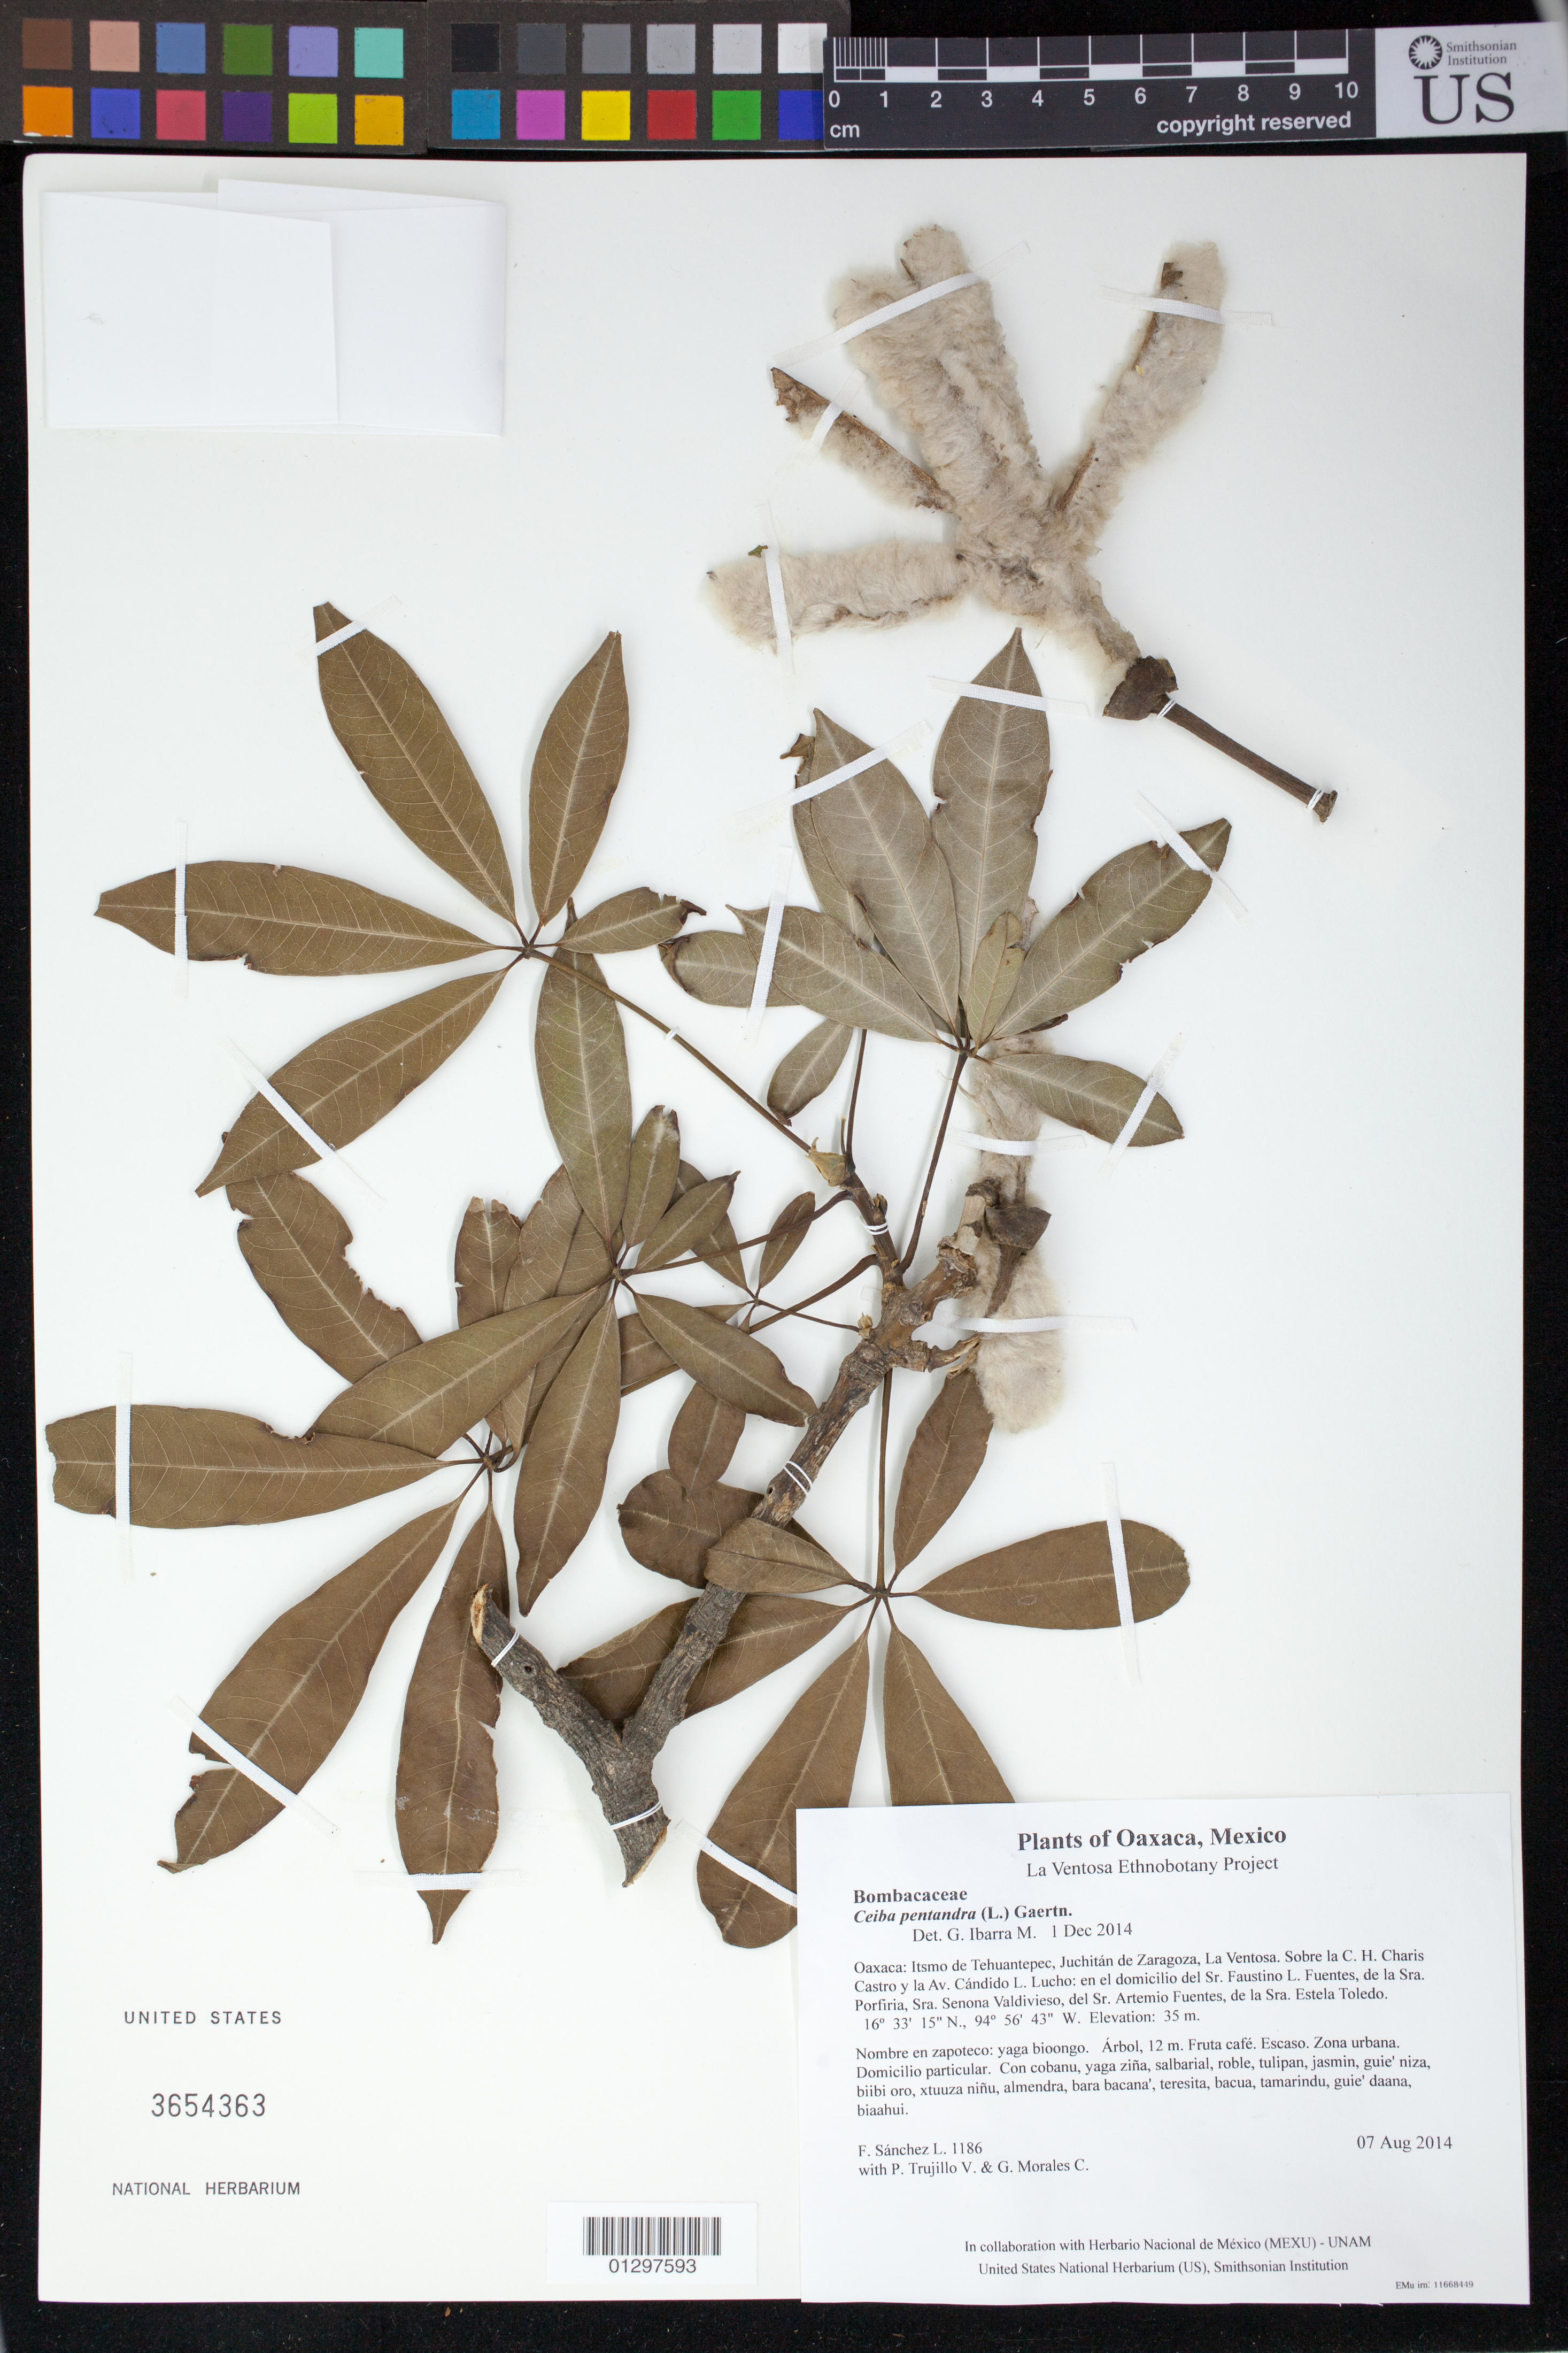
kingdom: Plantae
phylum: Tracheophyta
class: Magnoliopsida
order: Malvales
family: Malvaceae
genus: Ceiba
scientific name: Ceiba pentandra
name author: (L.) Gaertn.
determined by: Ibarra M., G.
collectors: F. Sánchez L., P. Trujillo V. & G. Morales C.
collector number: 1186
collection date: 2014-08-07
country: Mexico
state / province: Oaxaca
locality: Itsmo de Tehuantepec, Juchitán de Zaragoza, La Ventosa. Sobre la C. H. Charis Castro y la Av. Cándido L. Lucho: en el domicilio del Sr. Faustino L. Fuentes, de la Sra. Porfiria, Sra. Senona Valdivieso, del Sr. Artemio Fuentes, de la Sra. Estela Toledo.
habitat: Zona urbana. Domicilio particular.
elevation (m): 35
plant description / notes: MEXU, US; Yaga. 12 m. Cuaananaxhi namuu. Huaxie'.; ceiba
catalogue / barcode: US 3654363